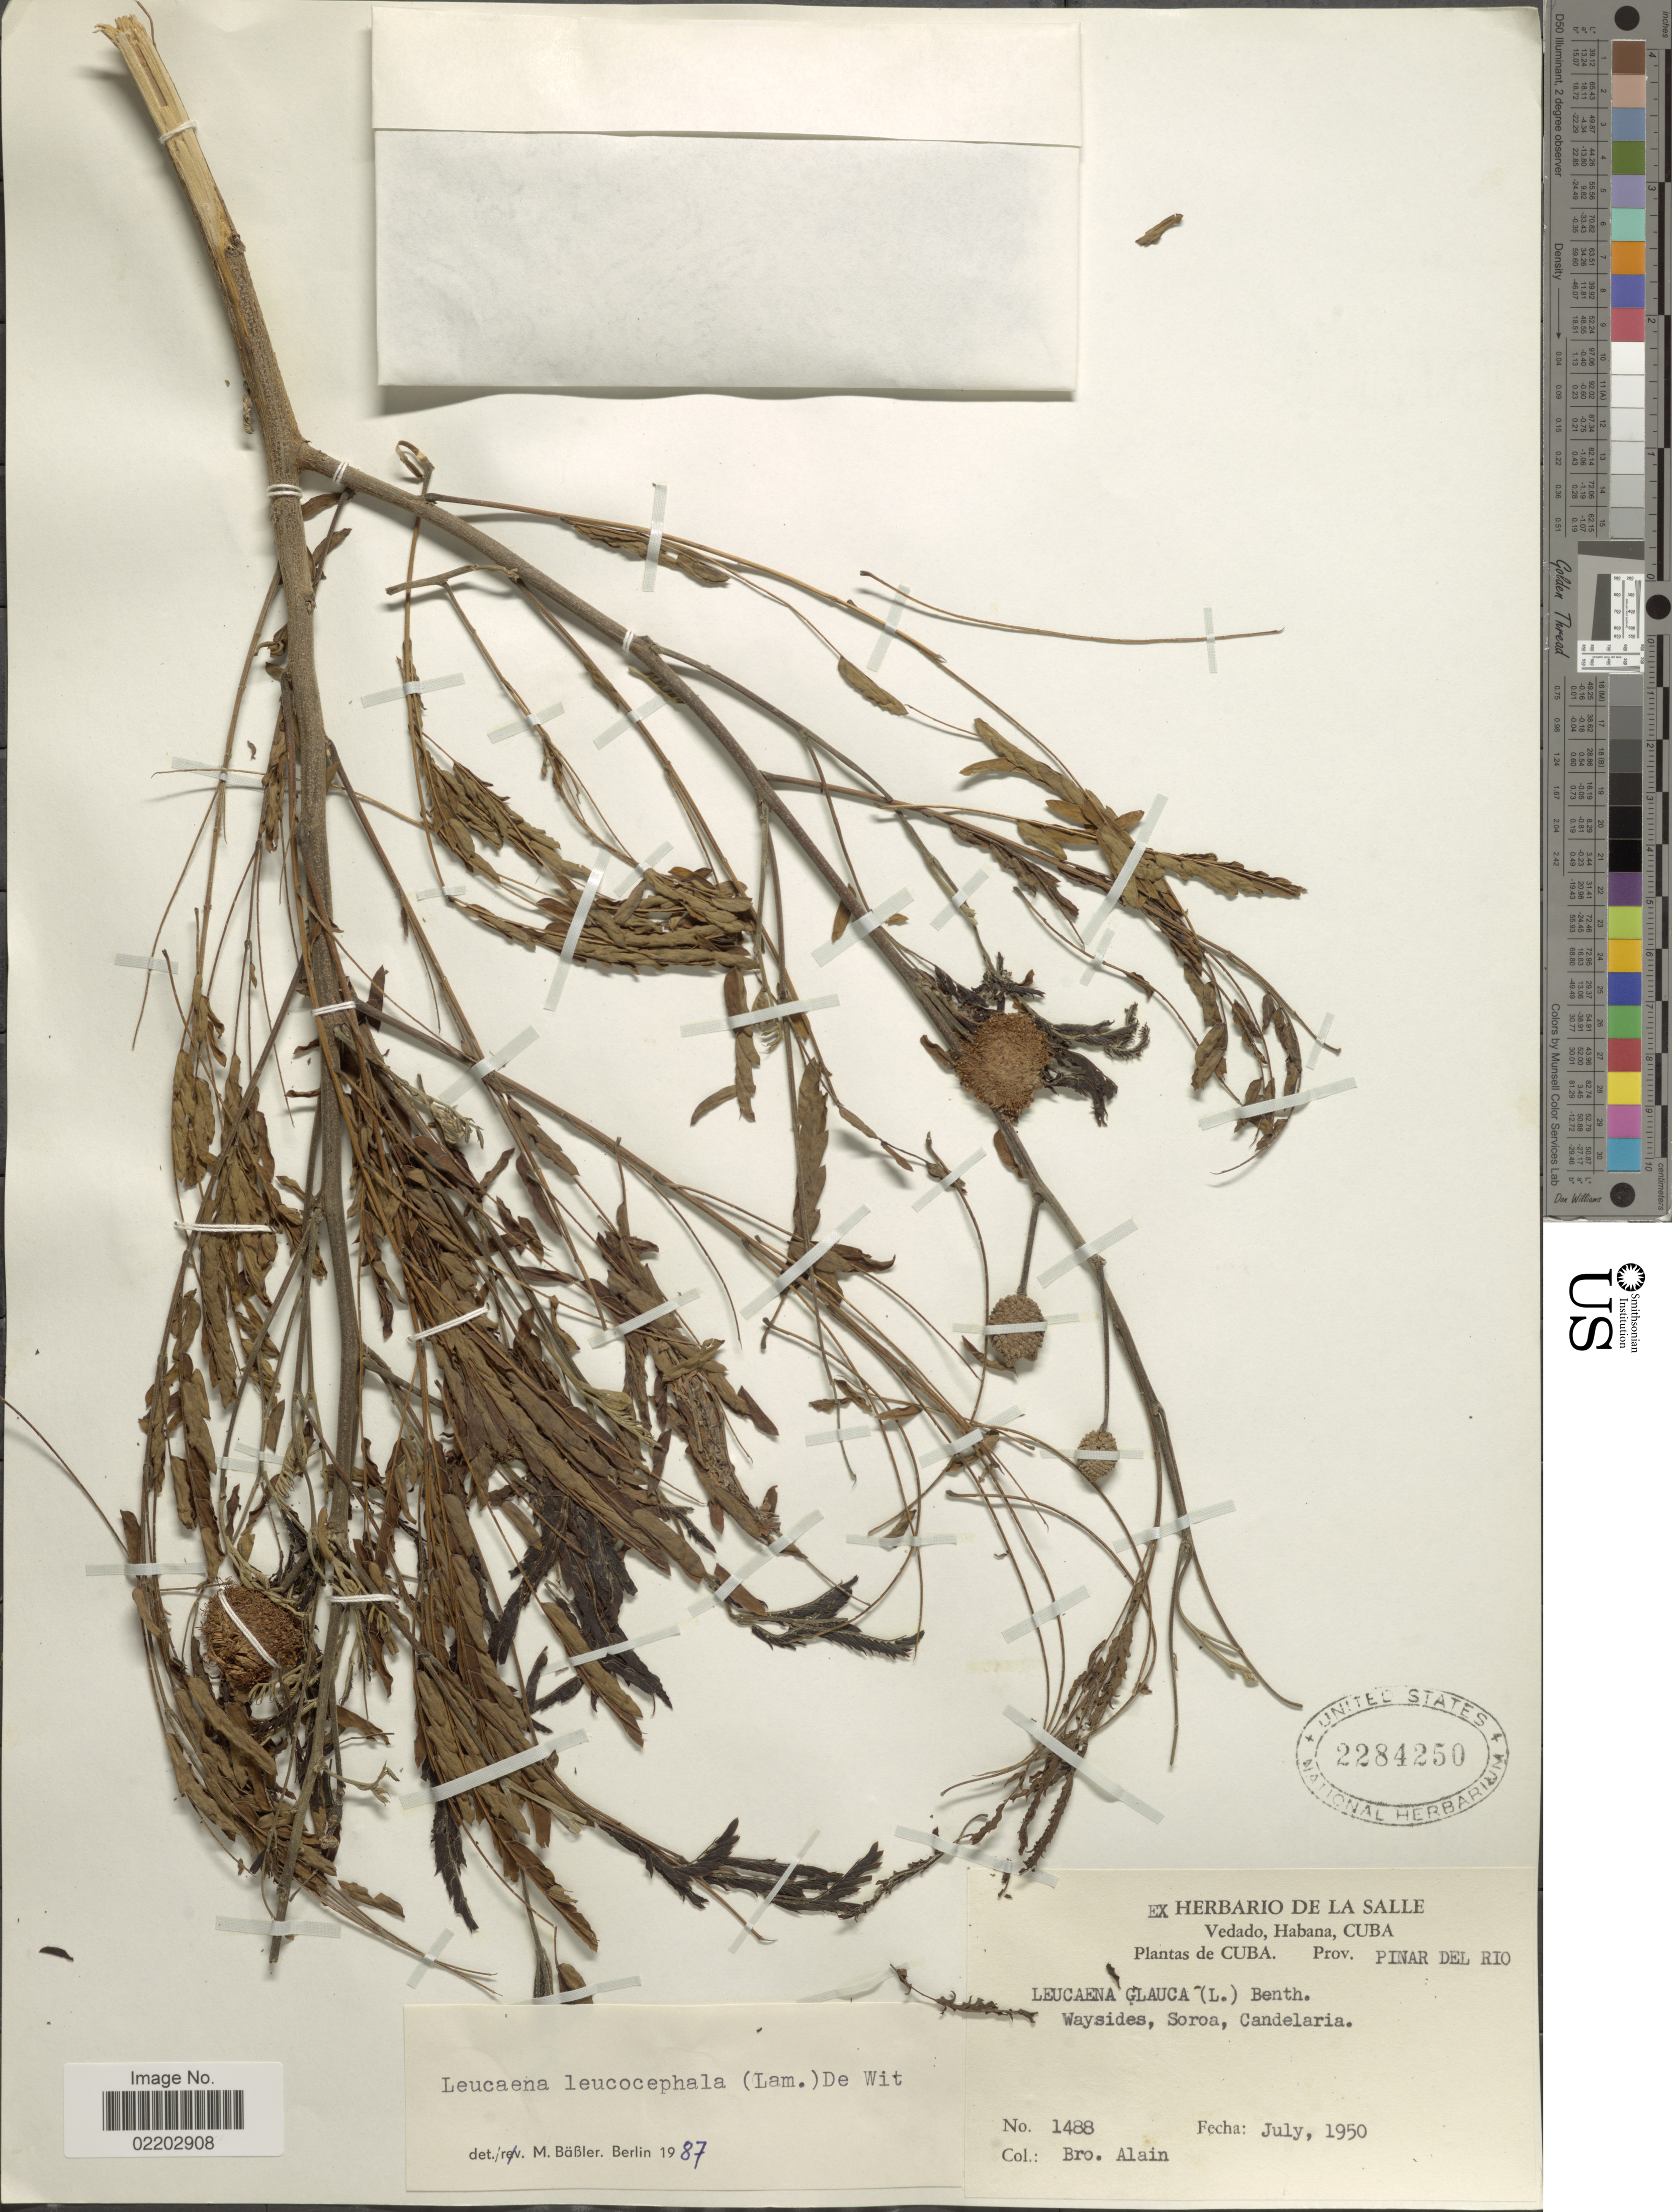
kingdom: Plantae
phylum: Tracheophyta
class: Magnoliopsida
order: Fabales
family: Fabaceae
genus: Leucaena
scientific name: Leucaena leucocephala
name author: (Lam.) de Wit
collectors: A. H. Liogier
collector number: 1488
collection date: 1950-07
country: Cuba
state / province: Pinar del Río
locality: Waysides, Soroa, Candelaria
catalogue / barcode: US 2284250